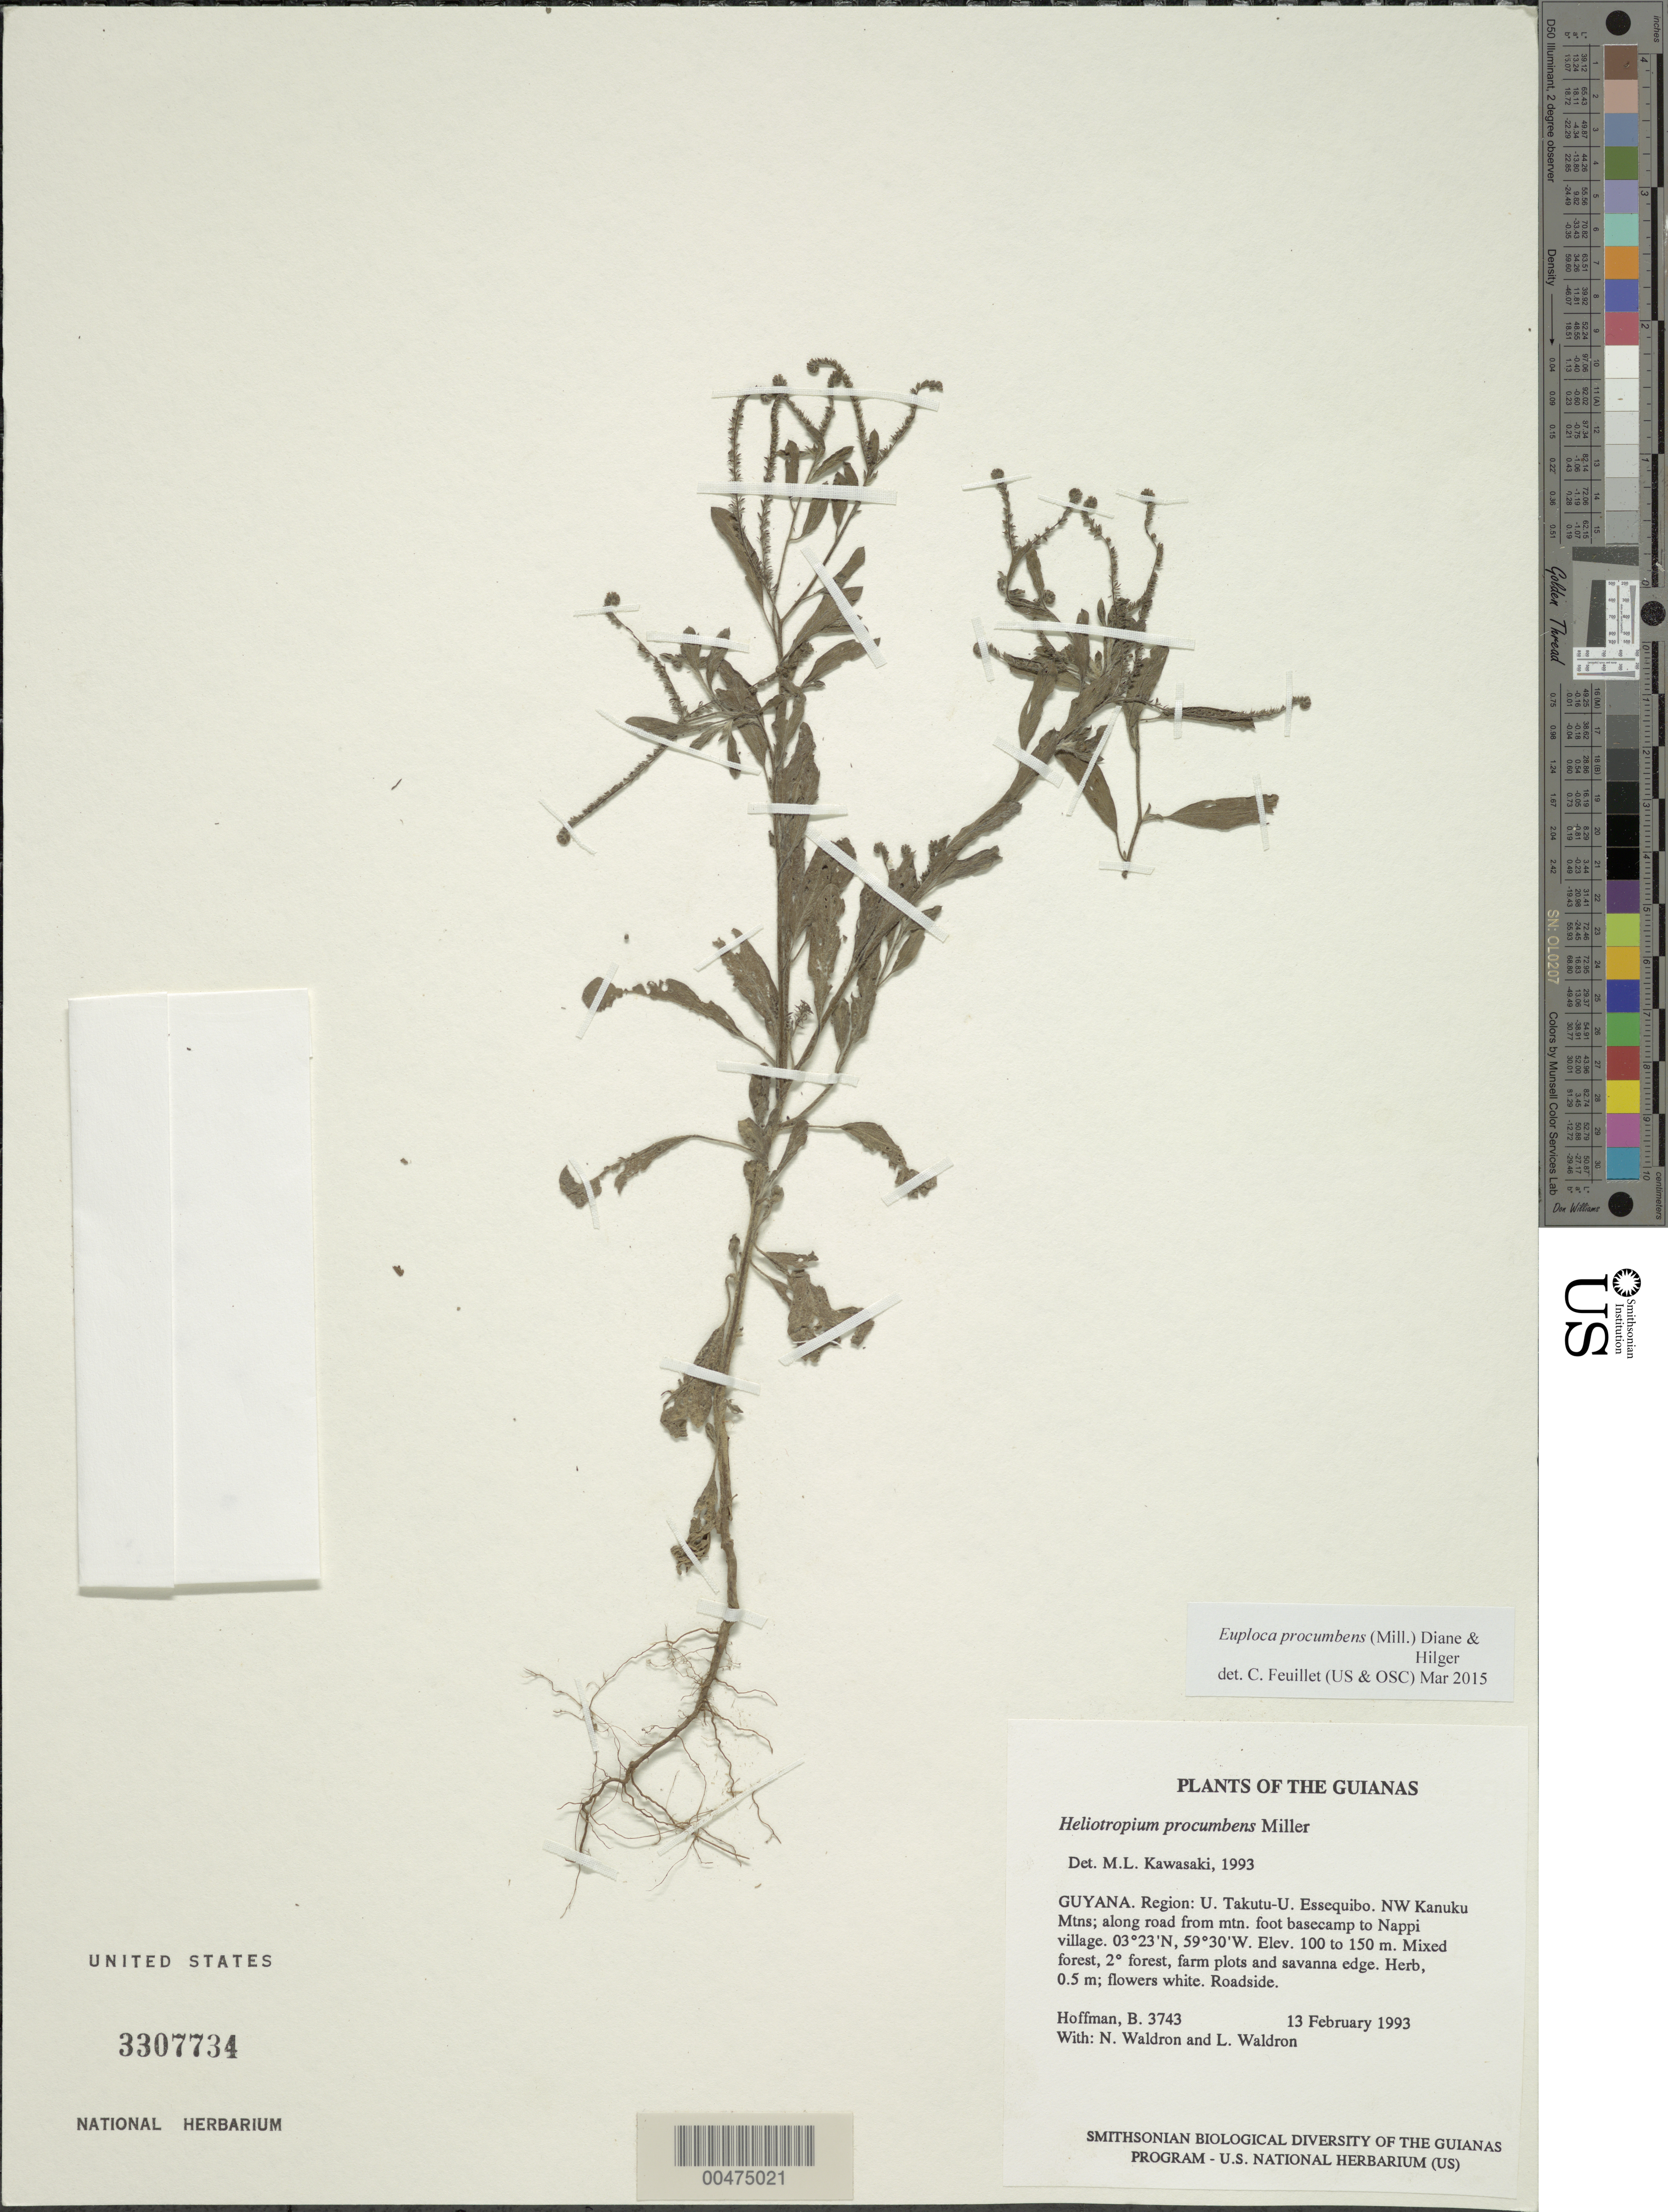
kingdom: Plantae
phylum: Tracheophyta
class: Magnoliopsida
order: Boraginales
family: Heliotropiaceae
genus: Heliotropium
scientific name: Heliotropium procumbens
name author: Mill.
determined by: Kawasaki, María L.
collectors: B. Hoffman, N. Waldron & L. Waldron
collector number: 3743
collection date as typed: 13 February 1993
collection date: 1993-02-13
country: Guyana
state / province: U. Takutu-U. Essequibo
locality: NW Kanuku Mountains; along road from mountain foot basecamp to Nappi village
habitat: Mixed forest, secondary forest, farm plots and savanna edge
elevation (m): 100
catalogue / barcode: US 3307734